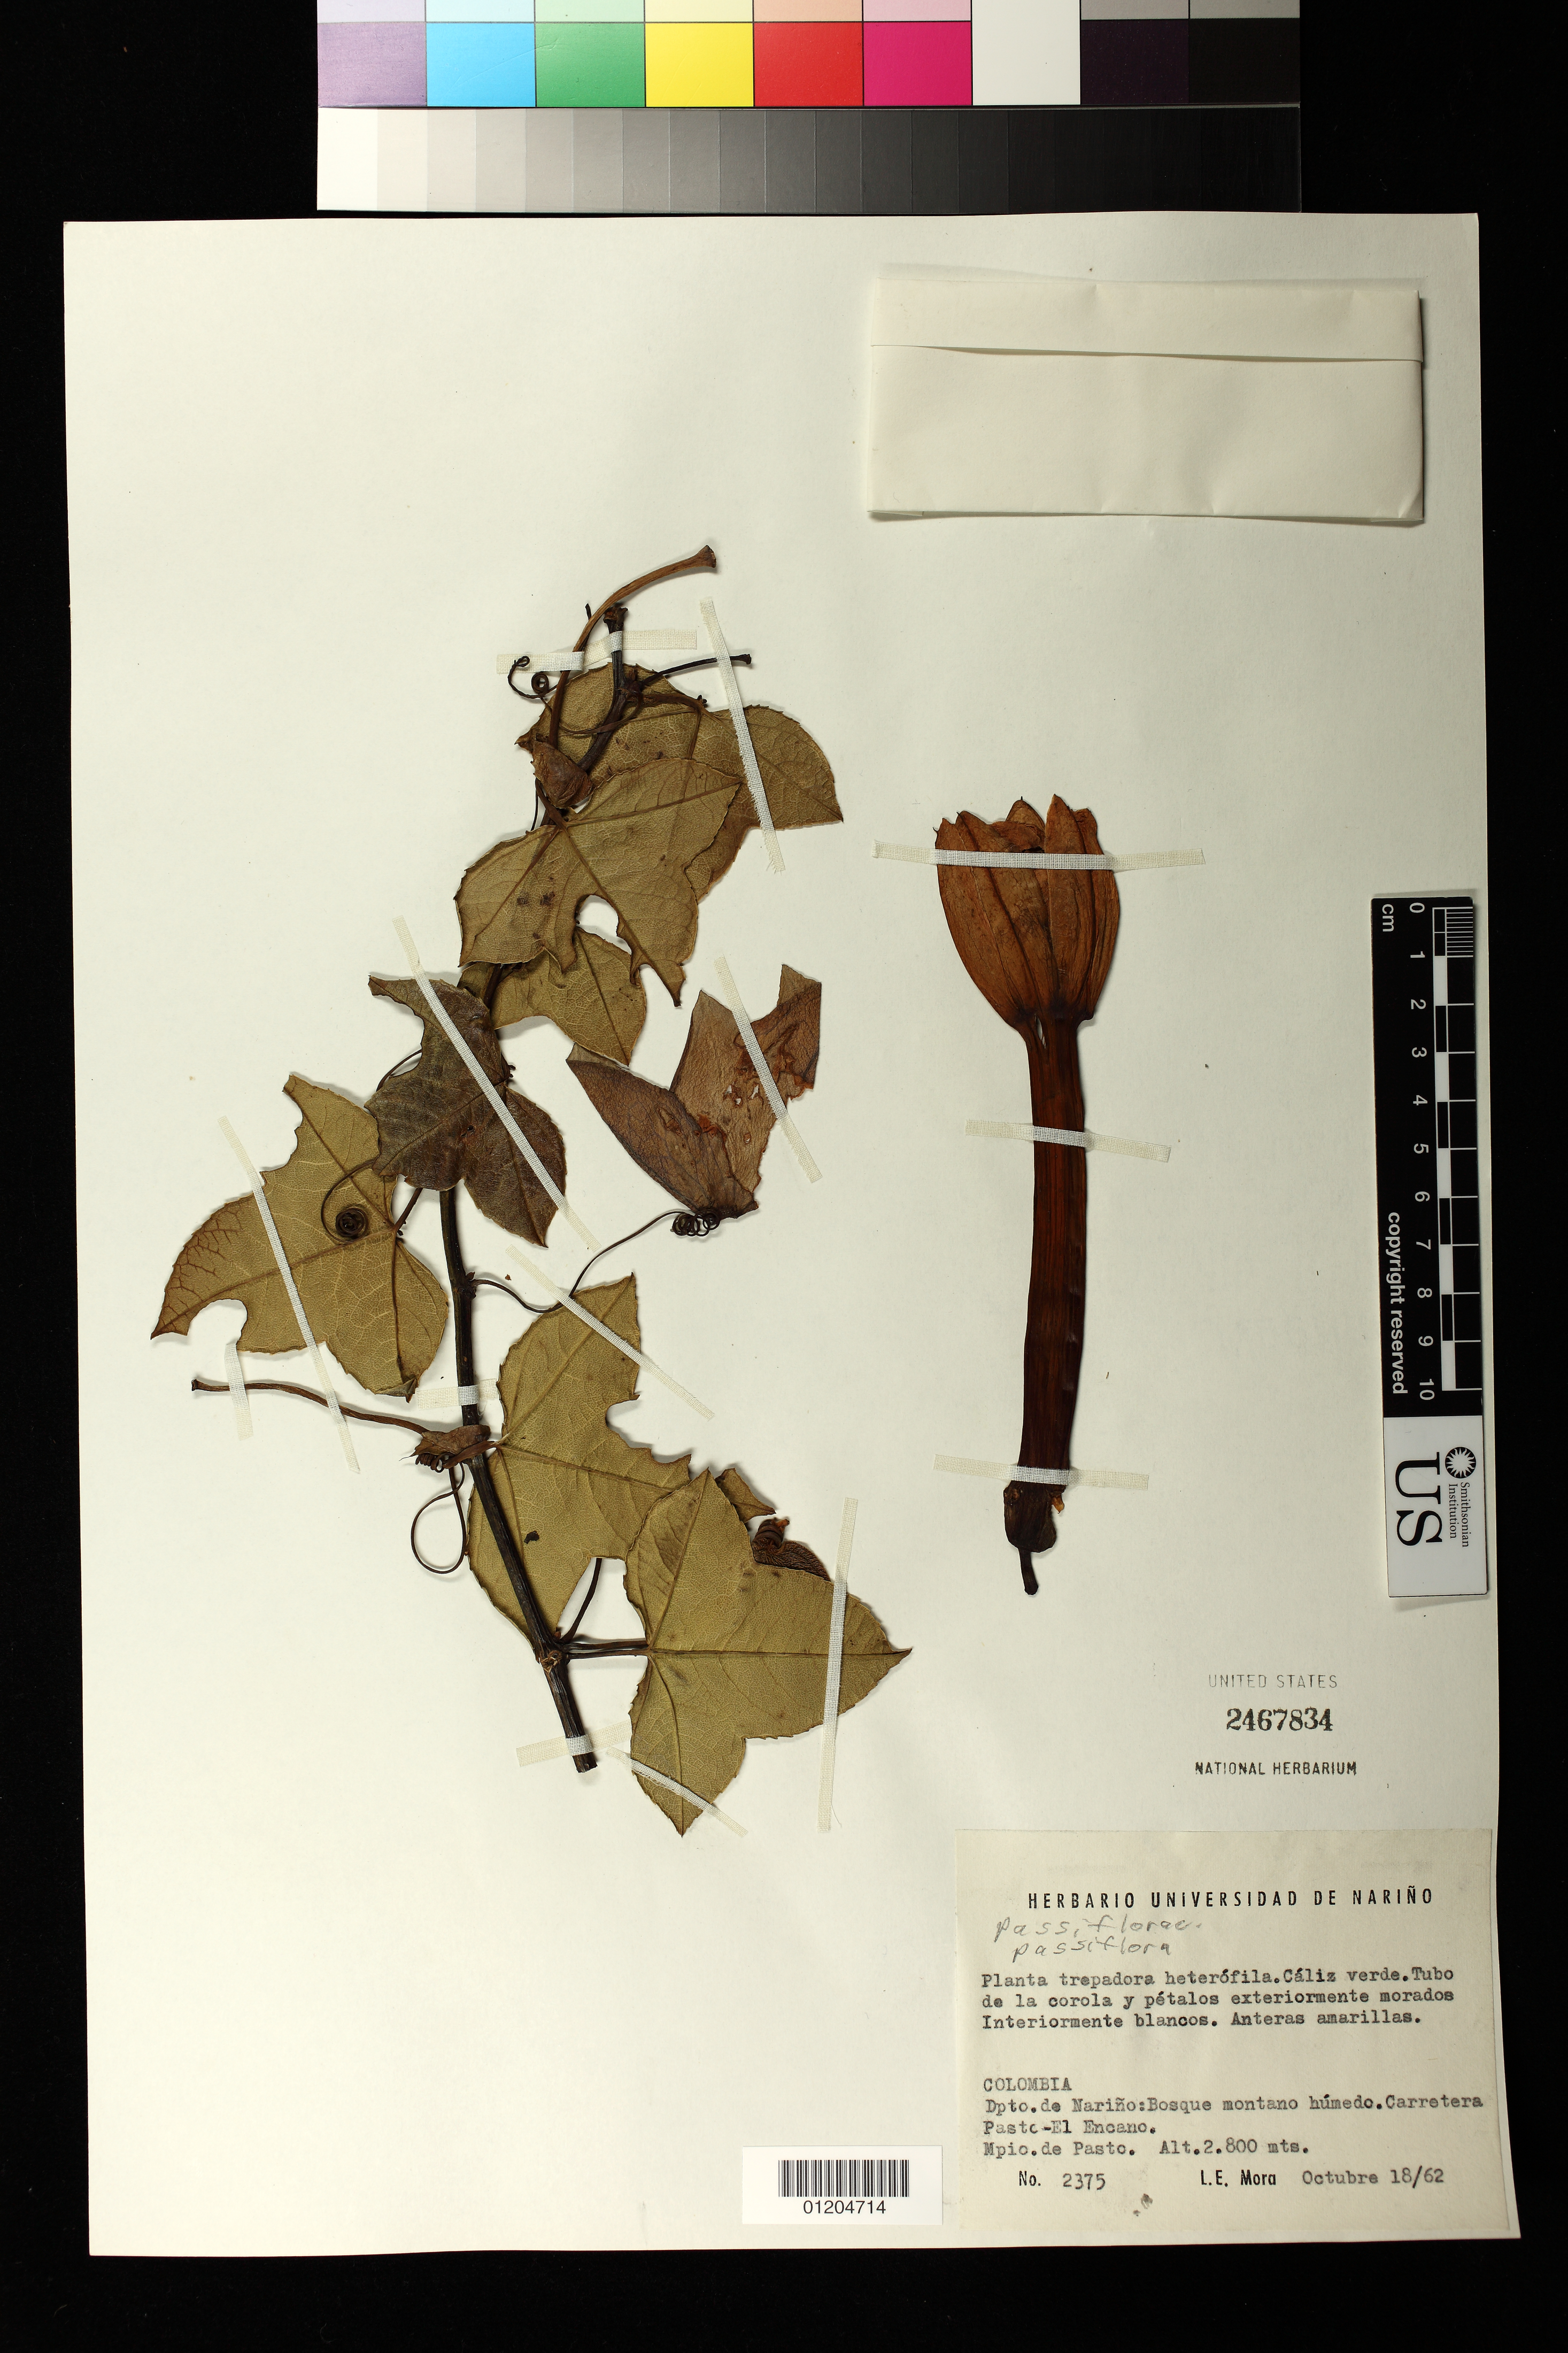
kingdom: Plantae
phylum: Tracheophyta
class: Magnoliopsida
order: Malpighiales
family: Passifloraceae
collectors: L. Mora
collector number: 2375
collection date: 1962-10-18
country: Colombia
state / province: Narino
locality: Bosque montano humedo. Carretera-El Encano. Mpio. De Pasto.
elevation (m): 2800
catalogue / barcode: US 2467834